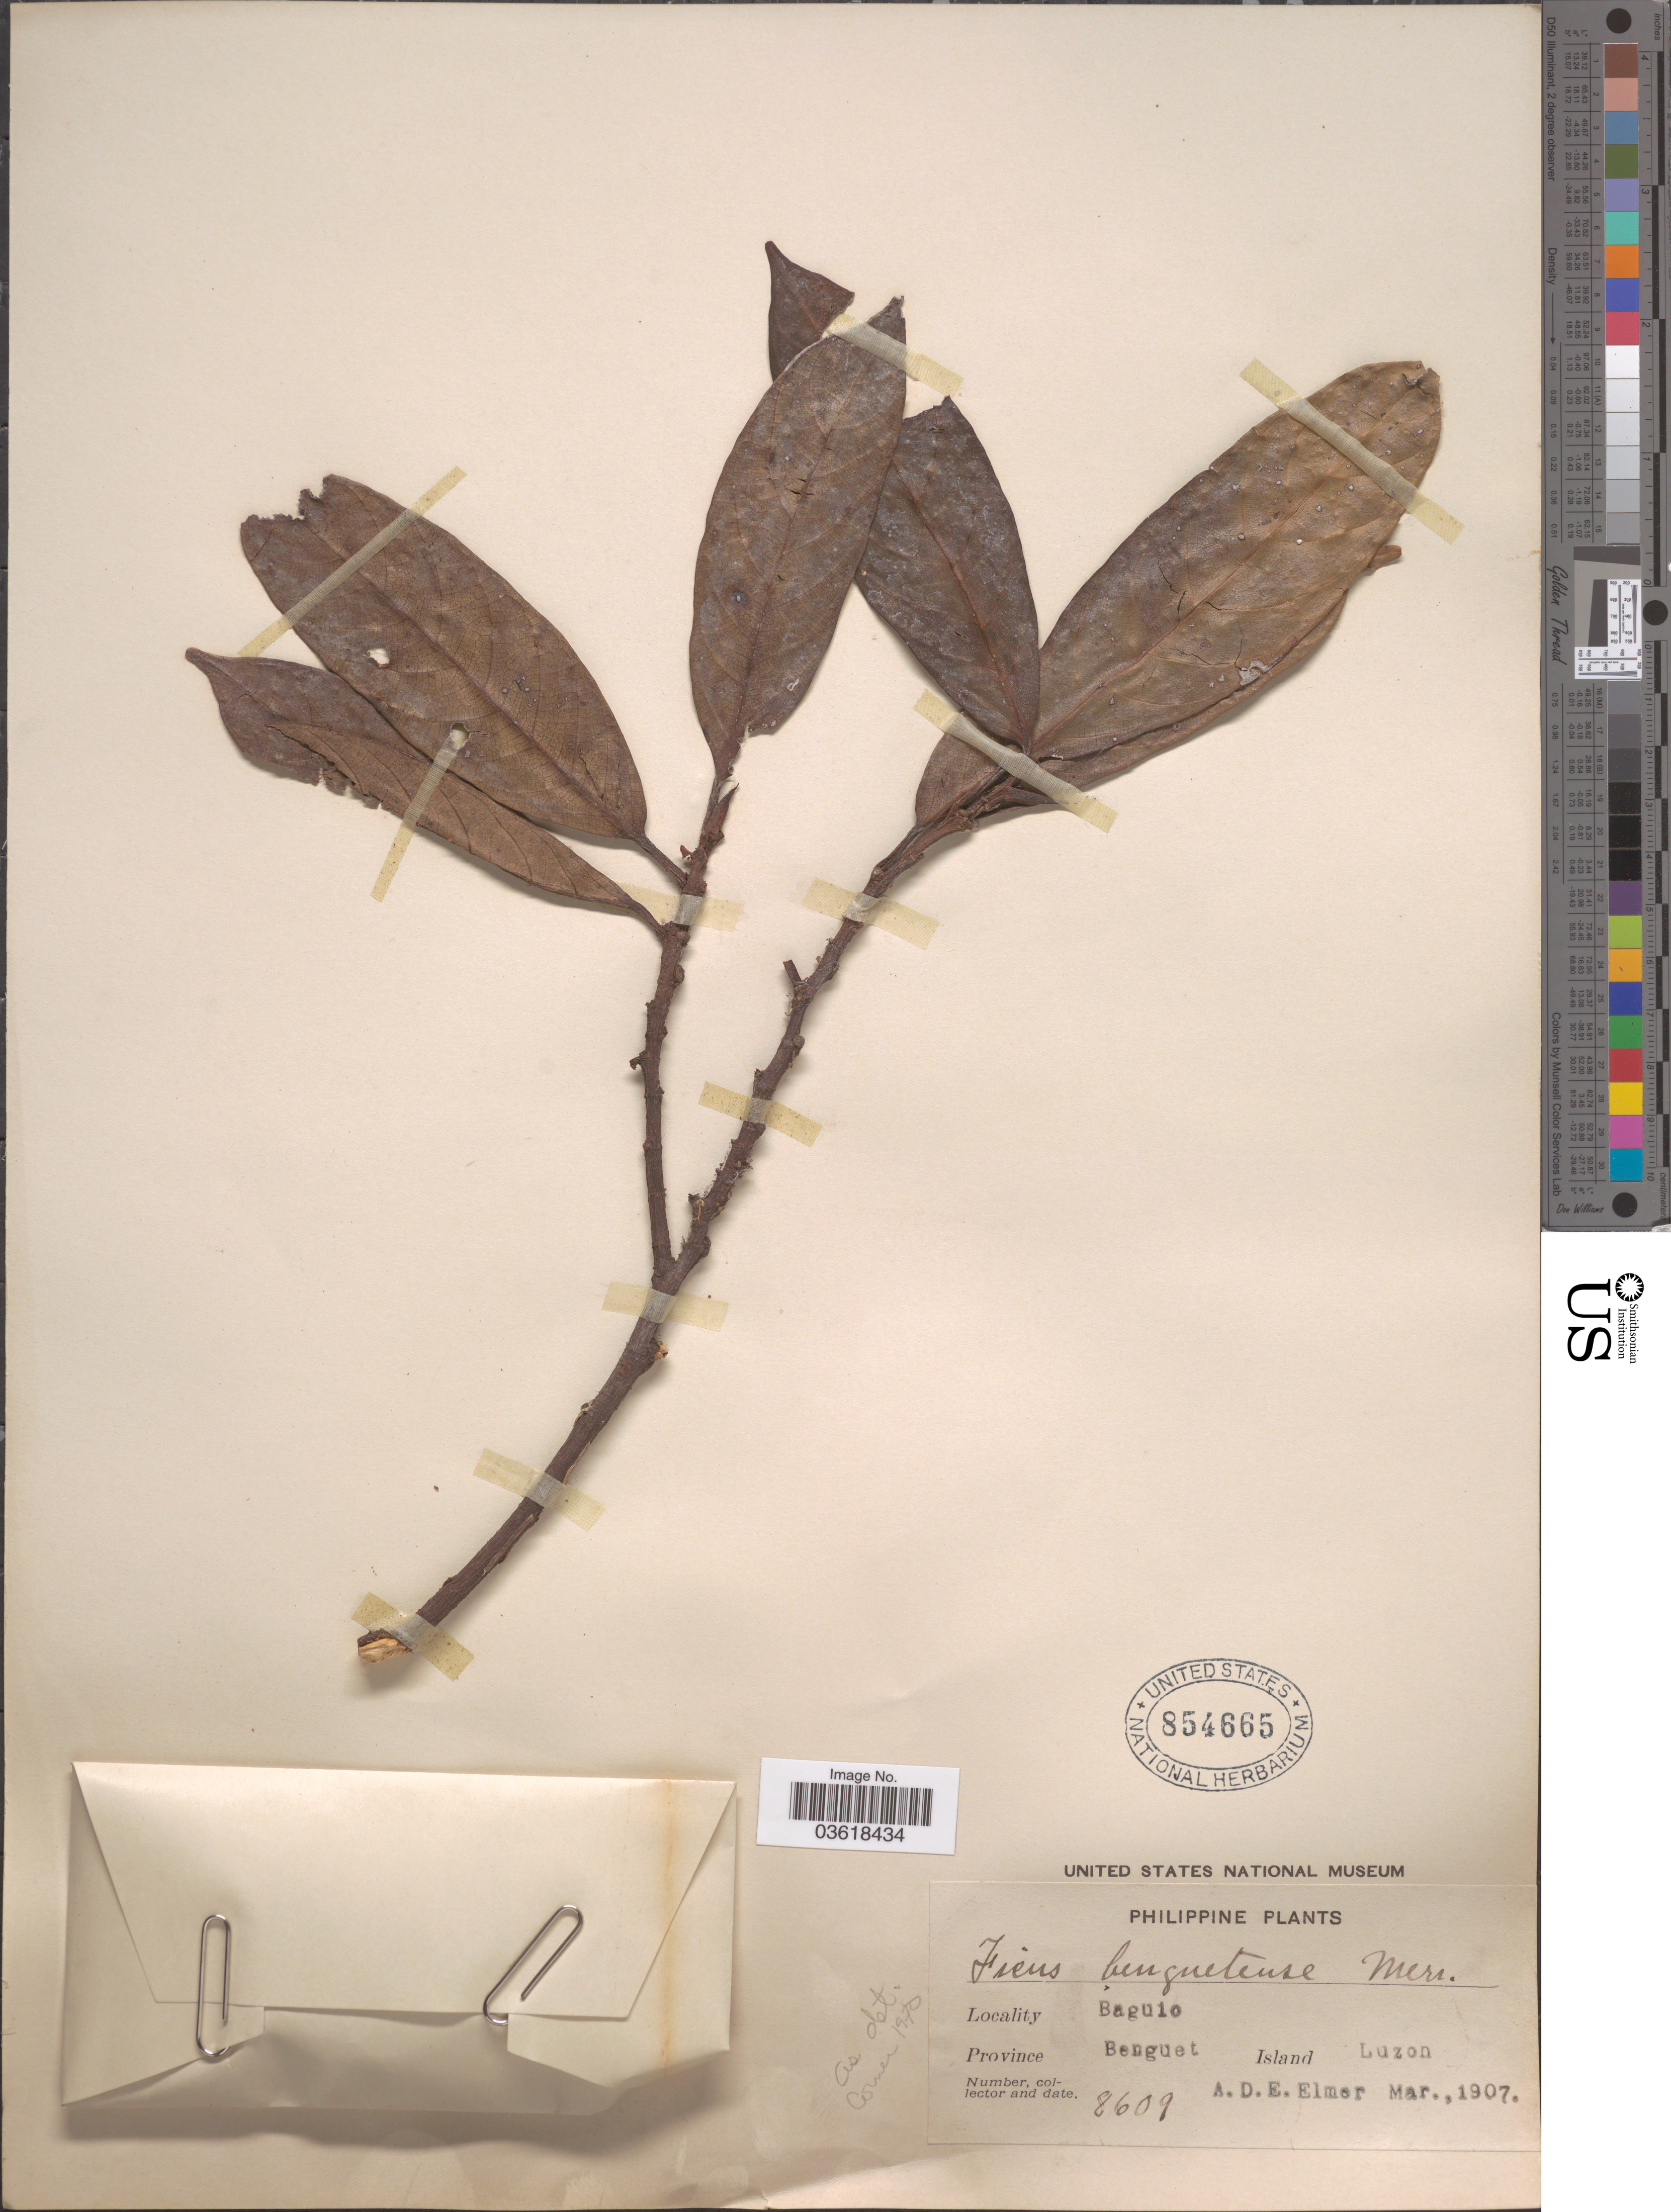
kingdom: Plantae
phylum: Tracheophyta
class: Magnoliopsida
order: Rosales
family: Moraceae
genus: Ficus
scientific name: Ficus benguetensis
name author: Merr.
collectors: A. D. E. Elmer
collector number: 8609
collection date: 1907-03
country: Philippines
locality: Baguio. Province Benguet. Island Luzon.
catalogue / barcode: US 854665